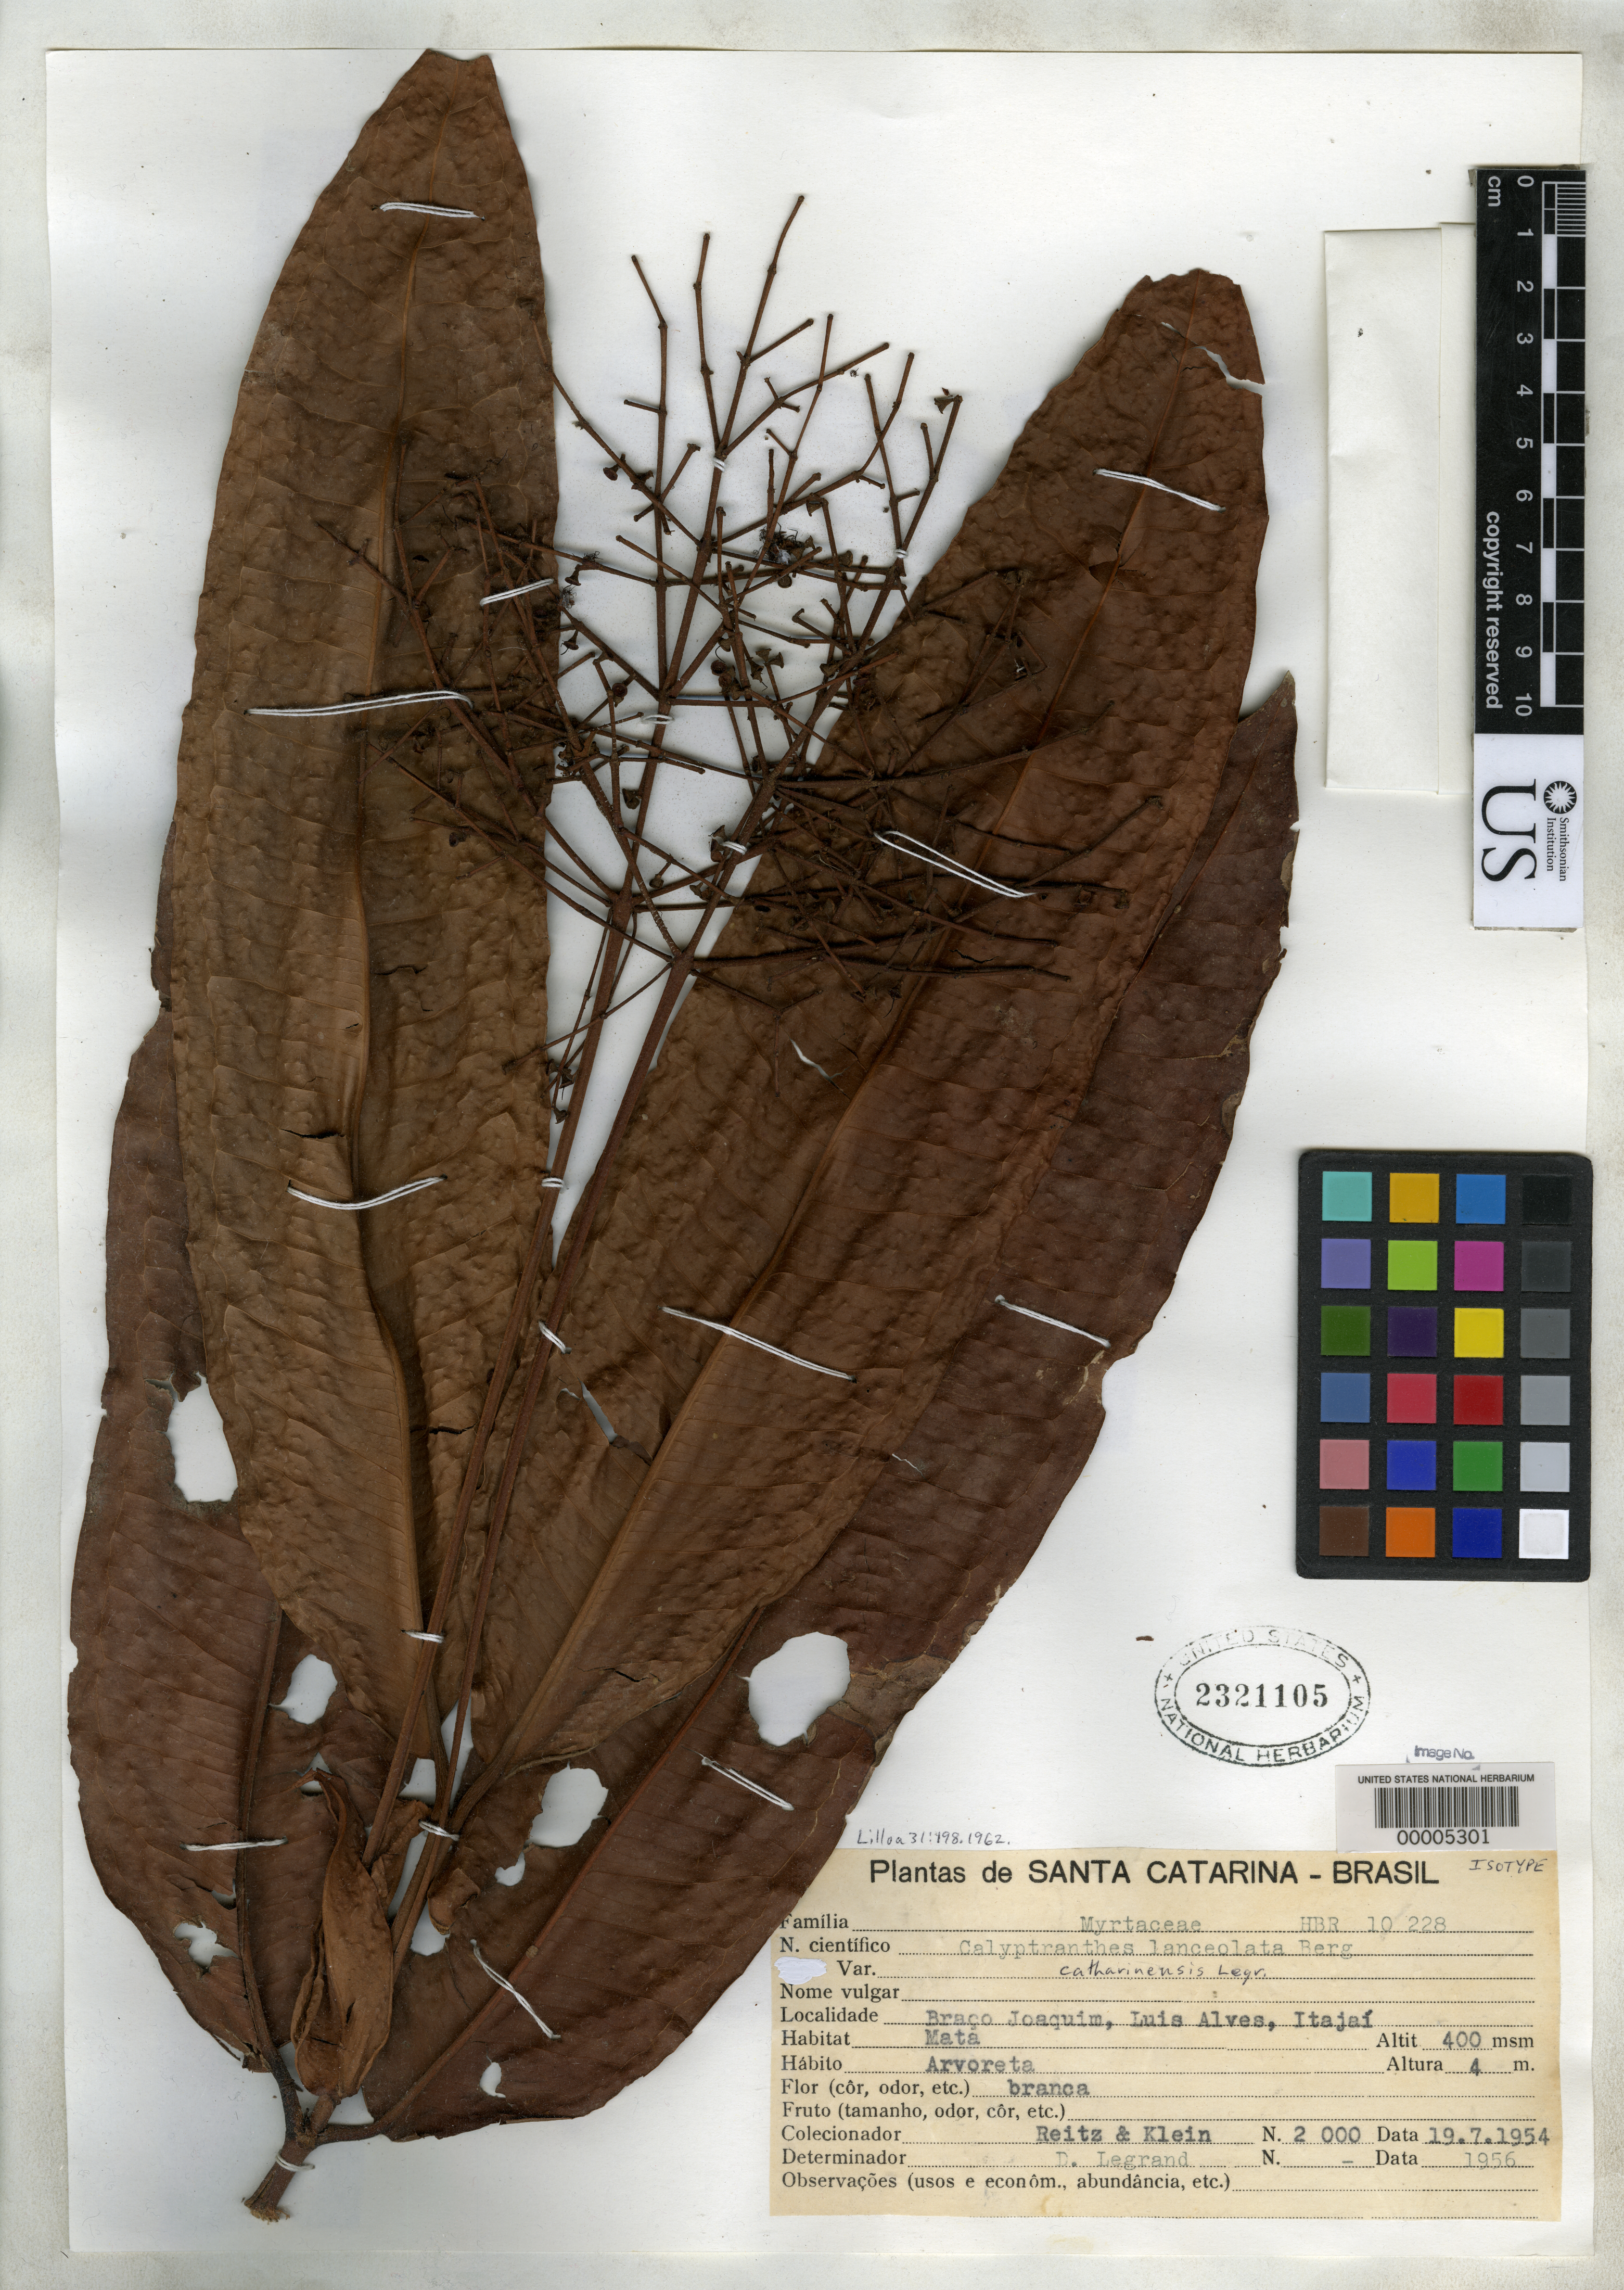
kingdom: Plantae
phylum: Tracheophyta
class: Magnoliopsida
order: Myrtales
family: Myrtaceae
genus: Calyptranthes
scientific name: Calyptranthes lanceolata var. catharinensis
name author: D. Legrand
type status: Isotype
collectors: R. Reitz & R. M. Klein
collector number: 2000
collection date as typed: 19 Jul 1954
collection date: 1954-07-19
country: Brazil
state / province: Santa Catarina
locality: Bracojuaquim, Luis Alves, Itajai.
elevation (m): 400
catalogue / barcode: US 2321105